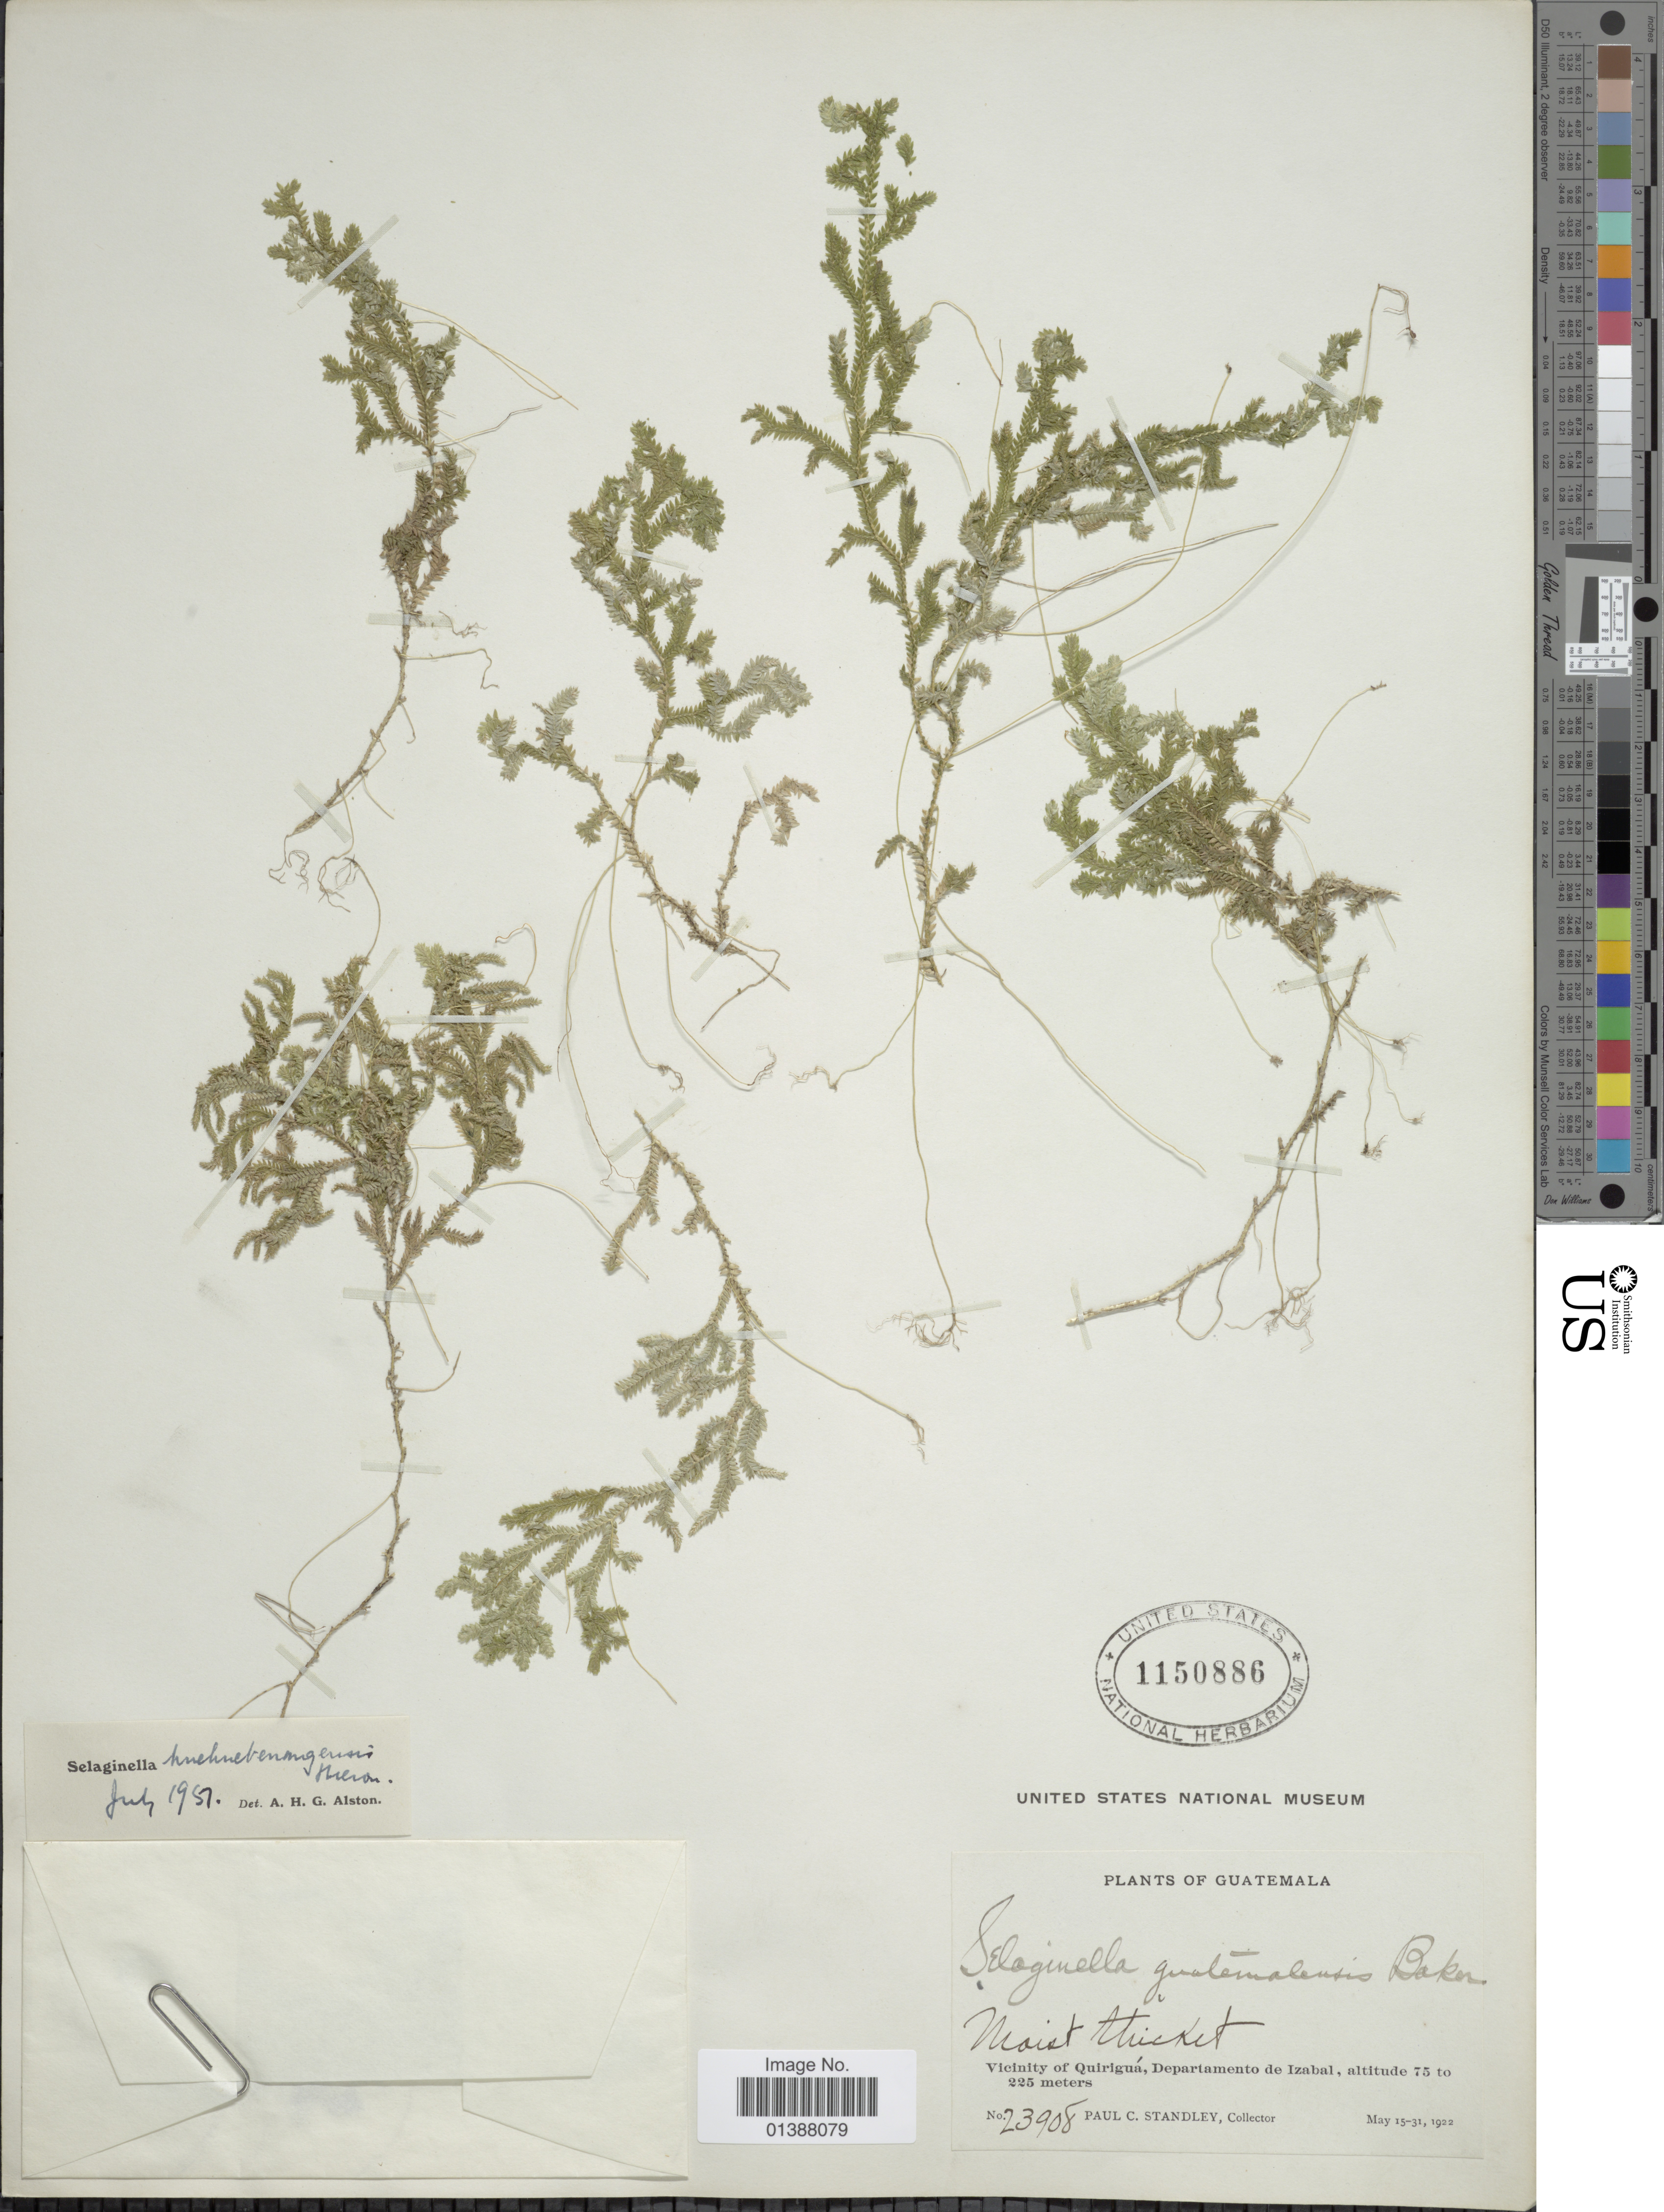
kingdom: Plantae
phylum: Tracheophyta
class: Lycopodiopsida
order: Selaginellales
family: Selaginellaceae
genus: Selaginella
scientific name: Selaginella huehuetenangensis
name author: Hieron.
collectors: P. C. Standley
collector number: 23908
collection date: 1922-05-15/1922-05-31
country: Guatemala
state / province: Izabal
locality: Vicinity of Quiriguá, Departamento de Izabal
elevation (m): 75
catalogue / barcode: US 1150886